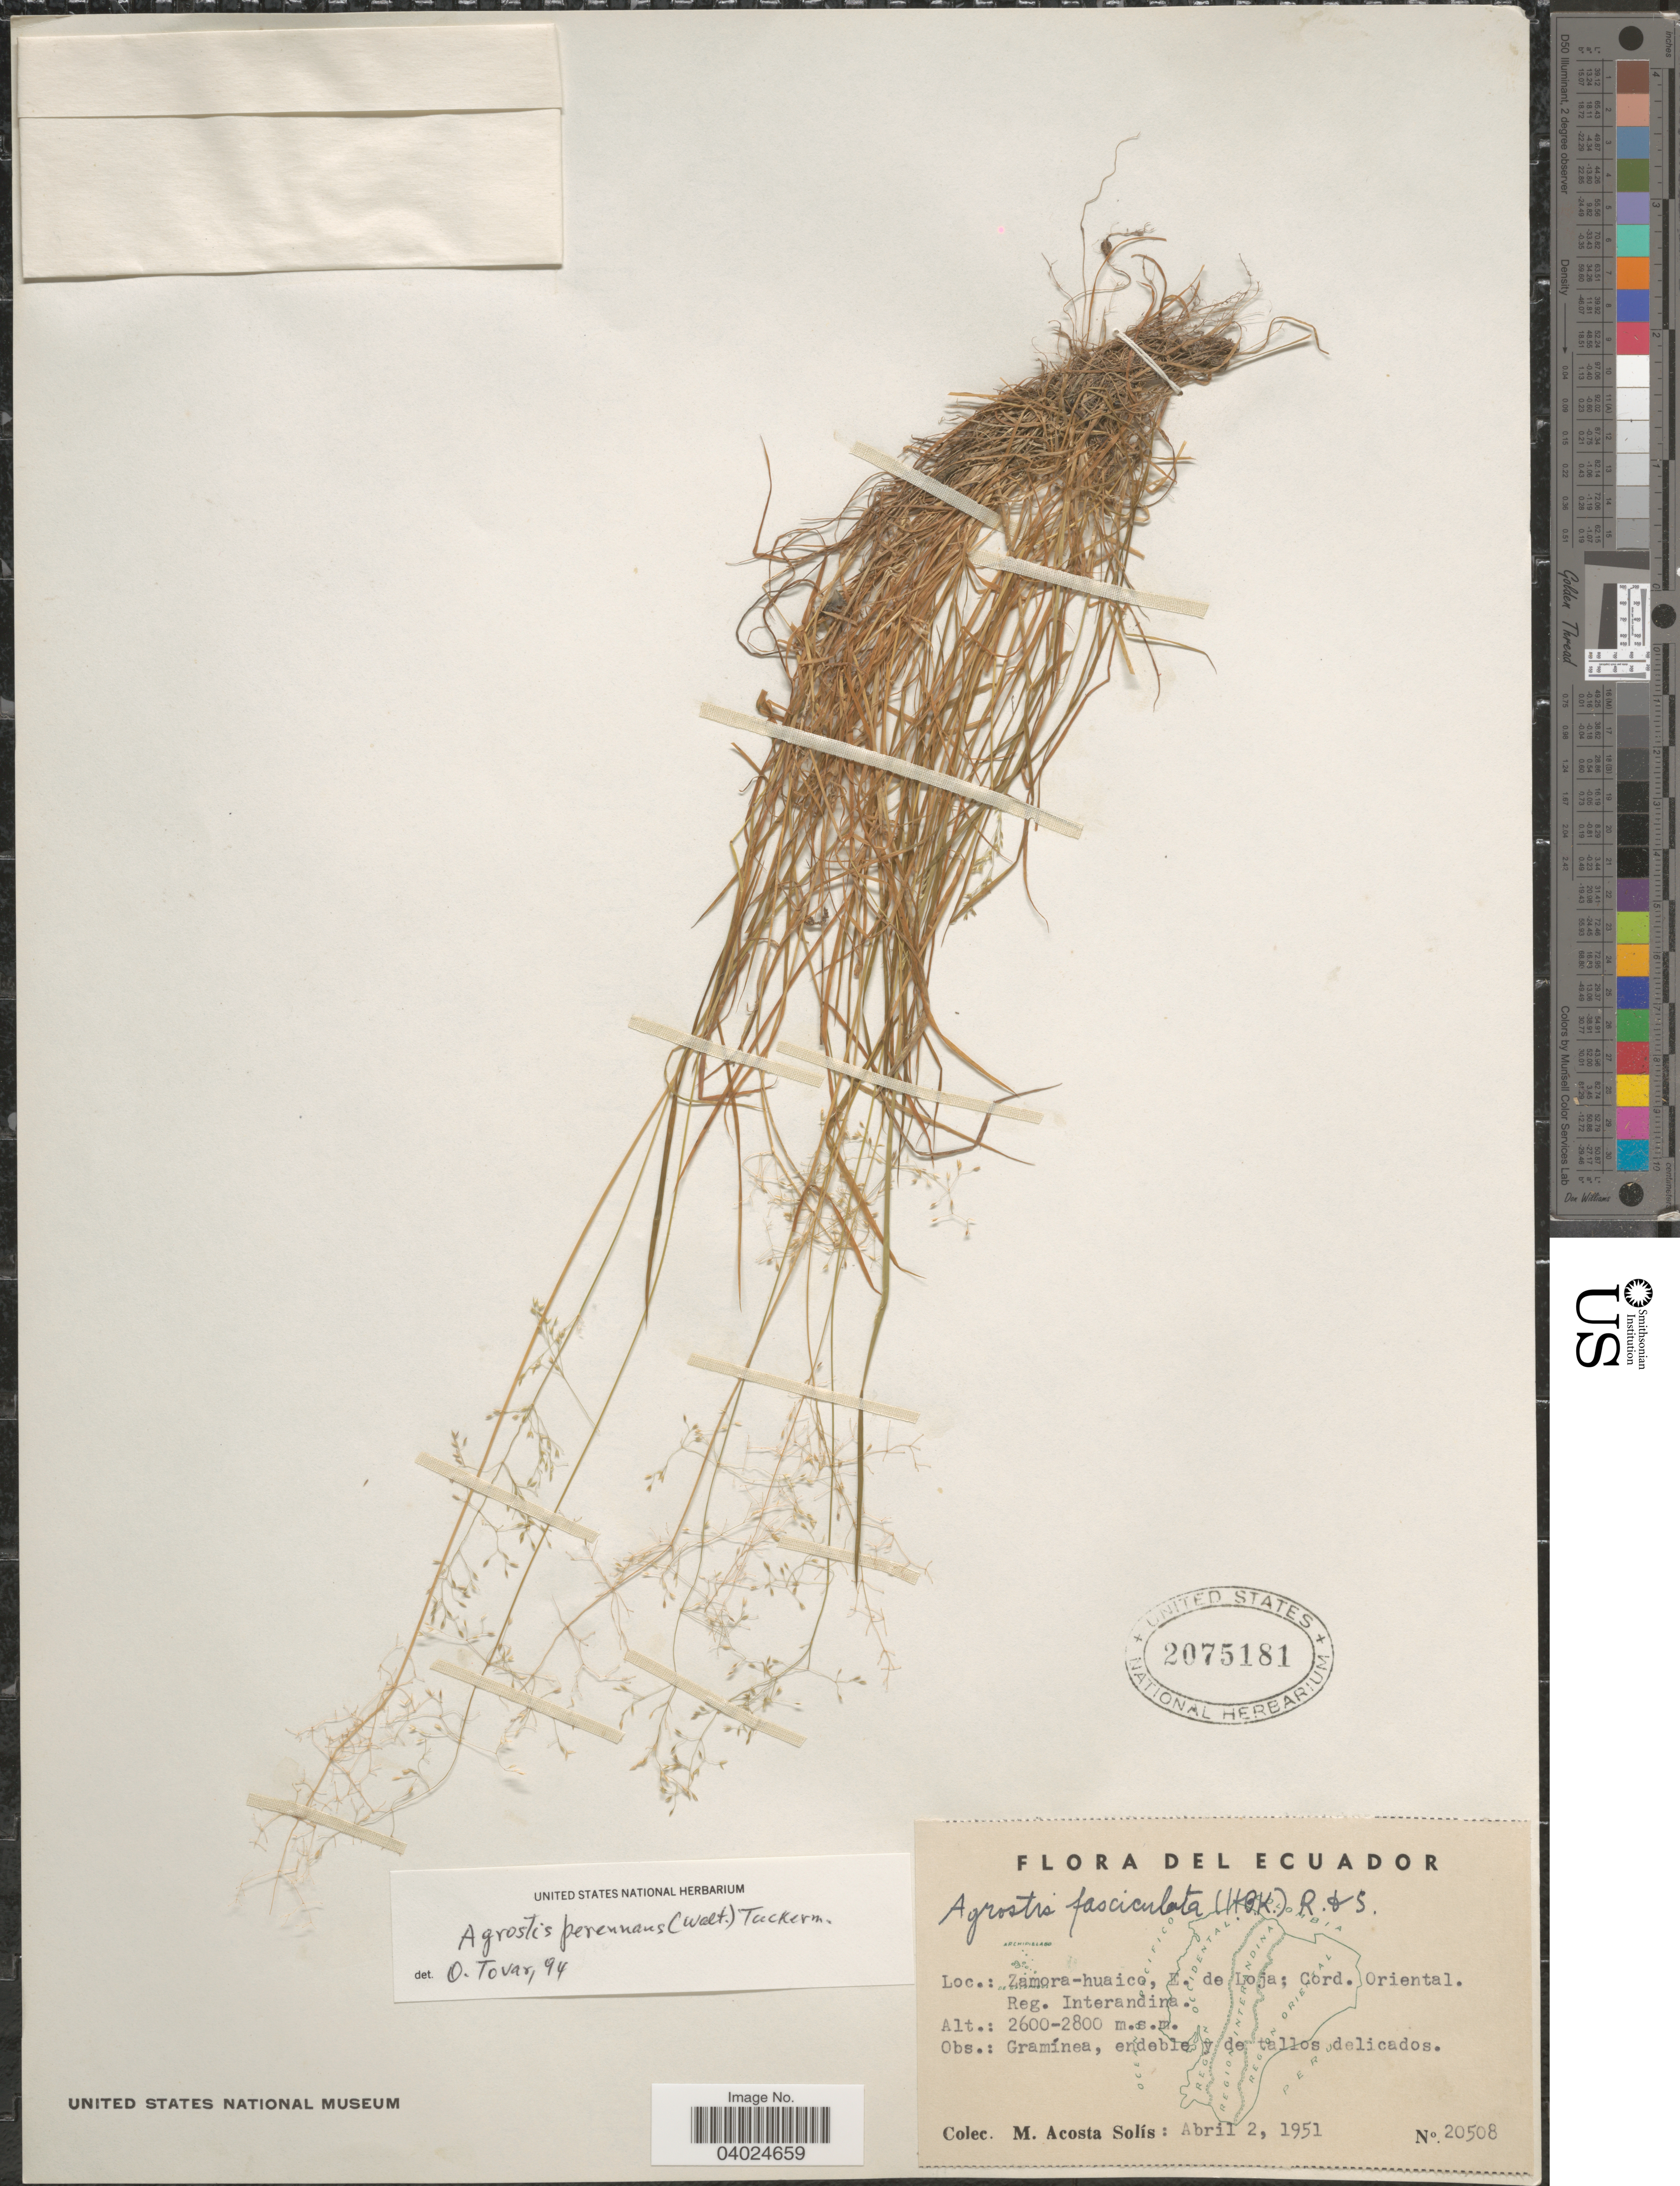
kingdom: Plantae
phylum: Tracheophyta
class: Liliopsida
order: Poales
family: Poaceae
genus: Agrostis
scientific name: Agrostis perennans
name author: (Walter) Tuck.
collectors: M. Acosta Solis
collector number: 20508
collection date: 1951-04-02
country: Ecuador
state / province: Loja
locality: Zamora-huaico, E. de Loja; Cord. Oriental. Reg. Interandina.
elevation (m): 2600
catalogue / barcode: US 2075181